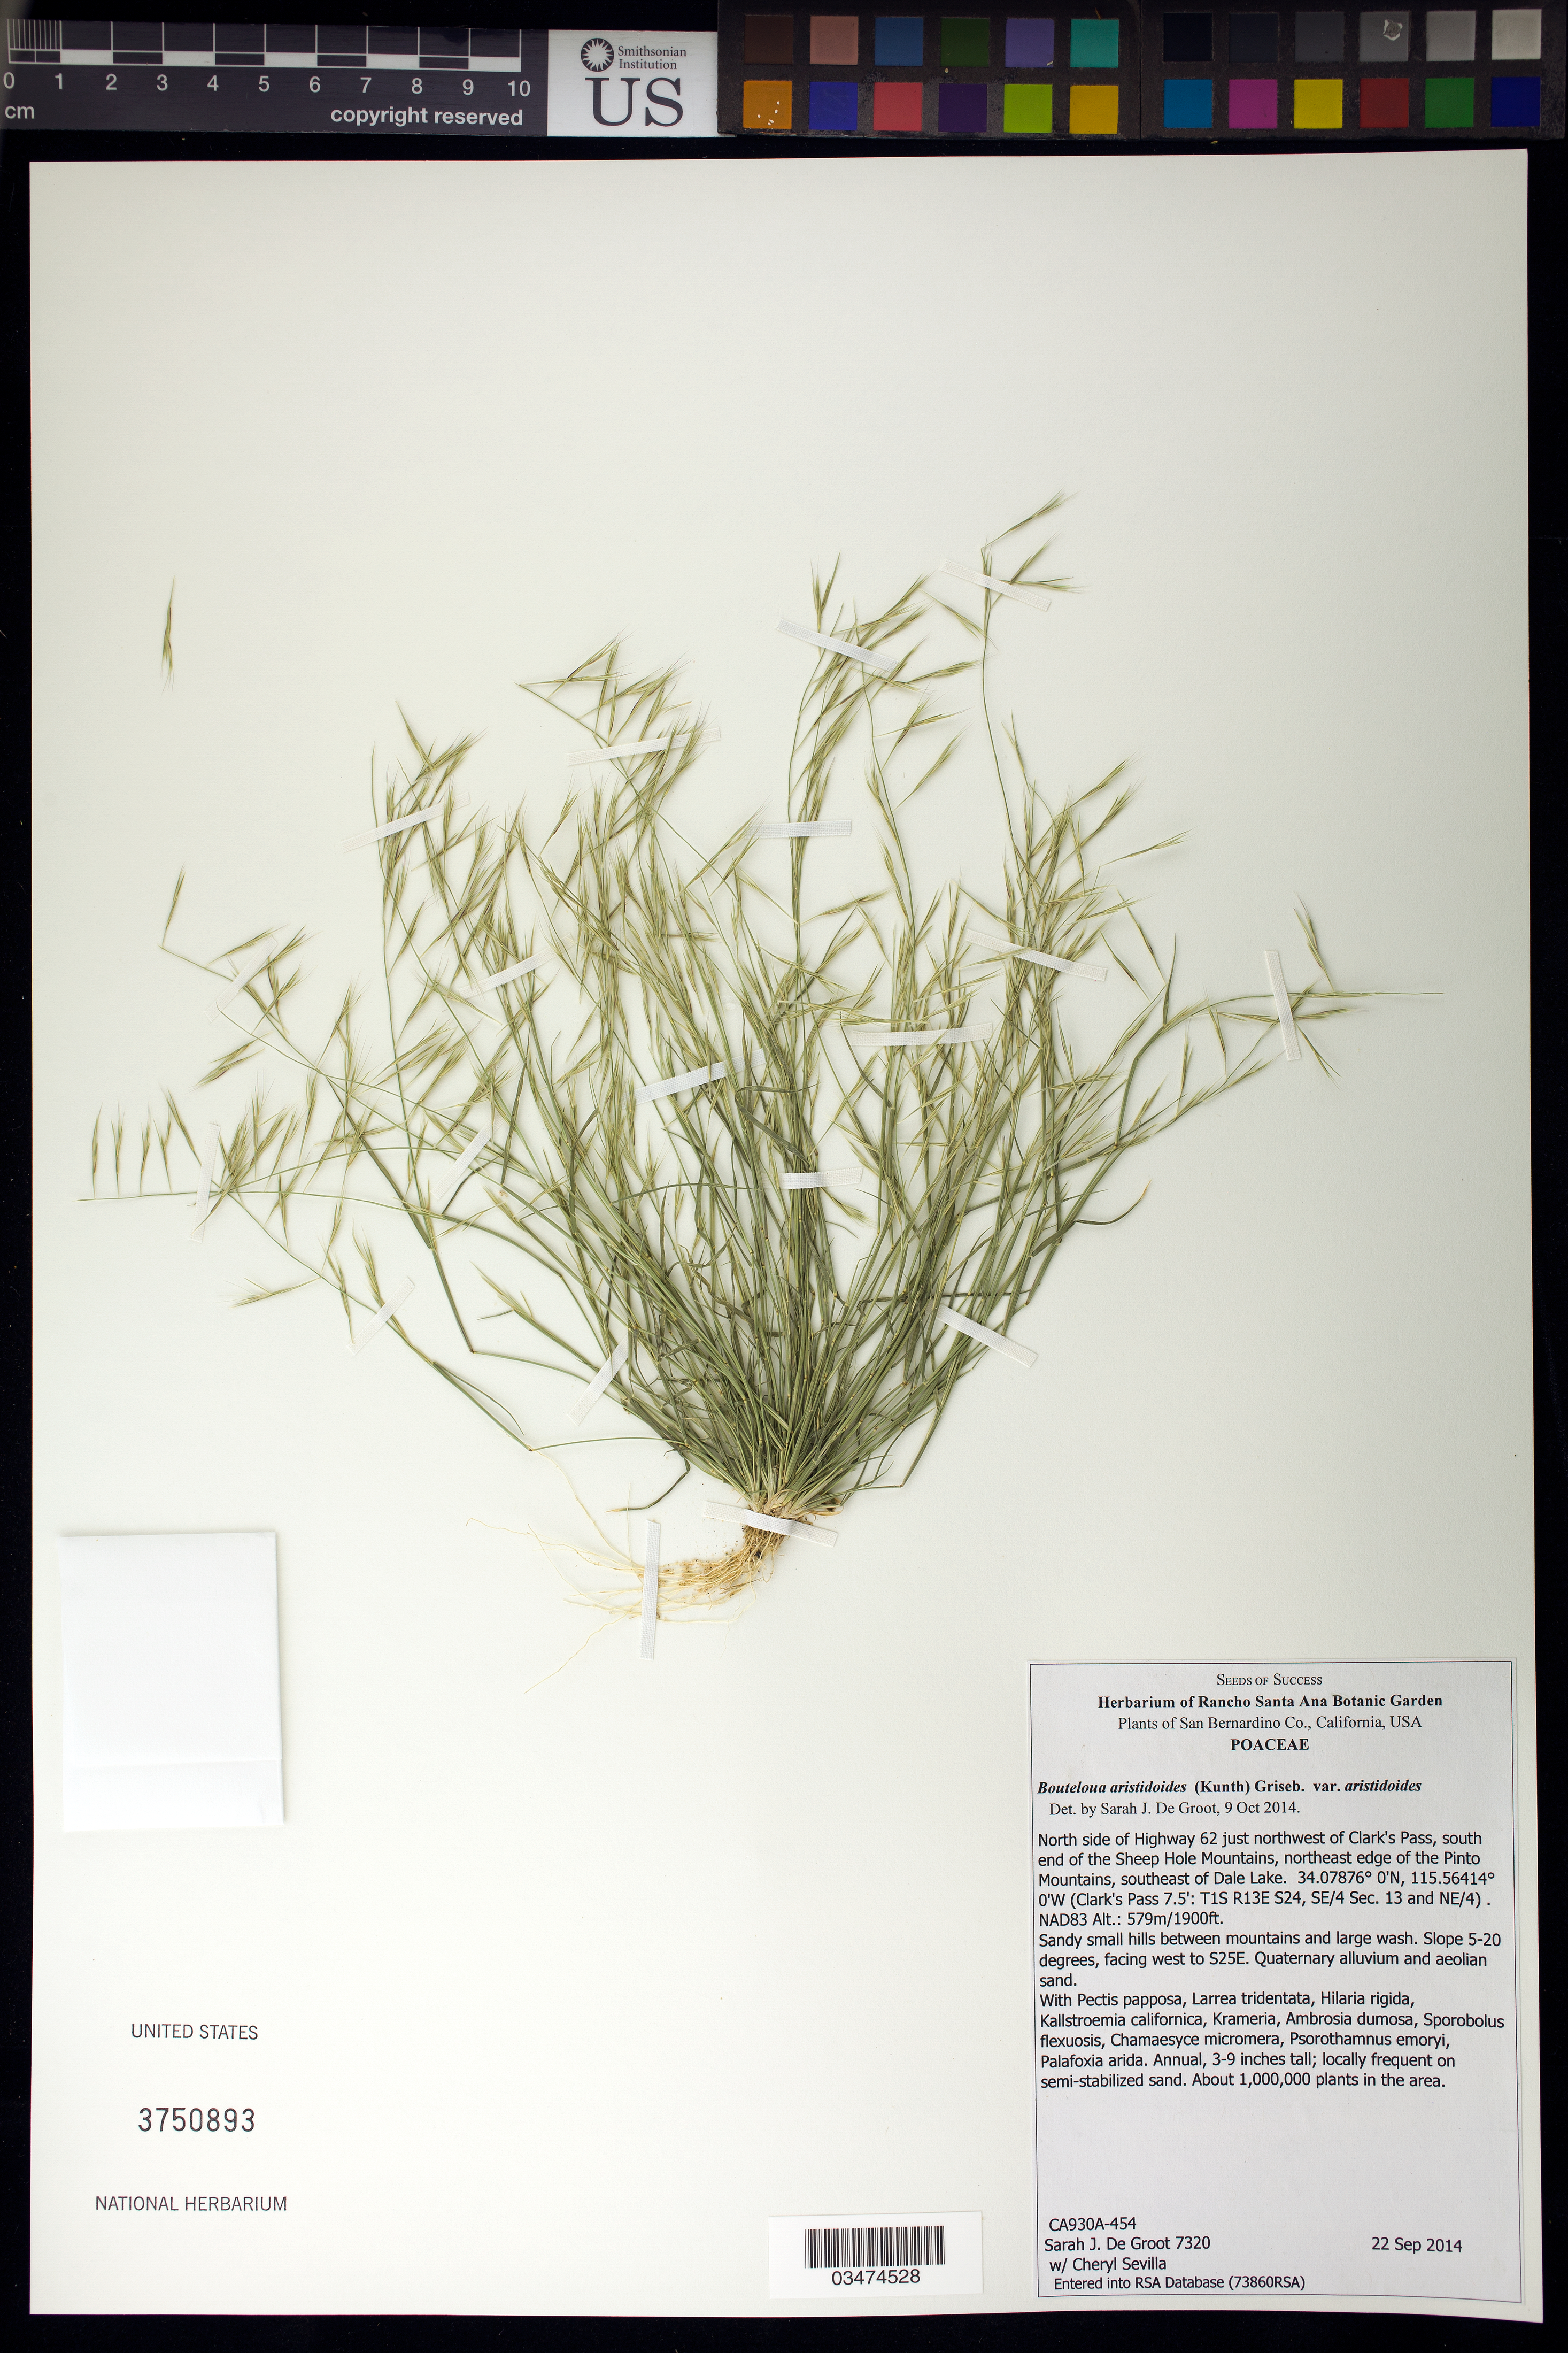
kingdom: Plantae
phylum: Tracheophyta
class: Liliopsida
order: Poales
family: Poaceae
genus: Bouteloua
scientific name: Bouteloua aristidoides var. aristidoides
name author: (Kunth) Griseb.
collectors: S. De Groot & C. Sevilla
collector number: CA930A-454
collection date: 2014-09-22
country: United States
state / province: California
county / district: San Bernardino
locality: N side of Hwy 62 NW of Clark's Pass, S end of Sheep Hole Mts, N edge of the Pinto Mts, SE of Dale Lake.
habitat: Quaternary alluvium and aeolian sand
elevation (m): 579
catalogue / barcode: US 3750893